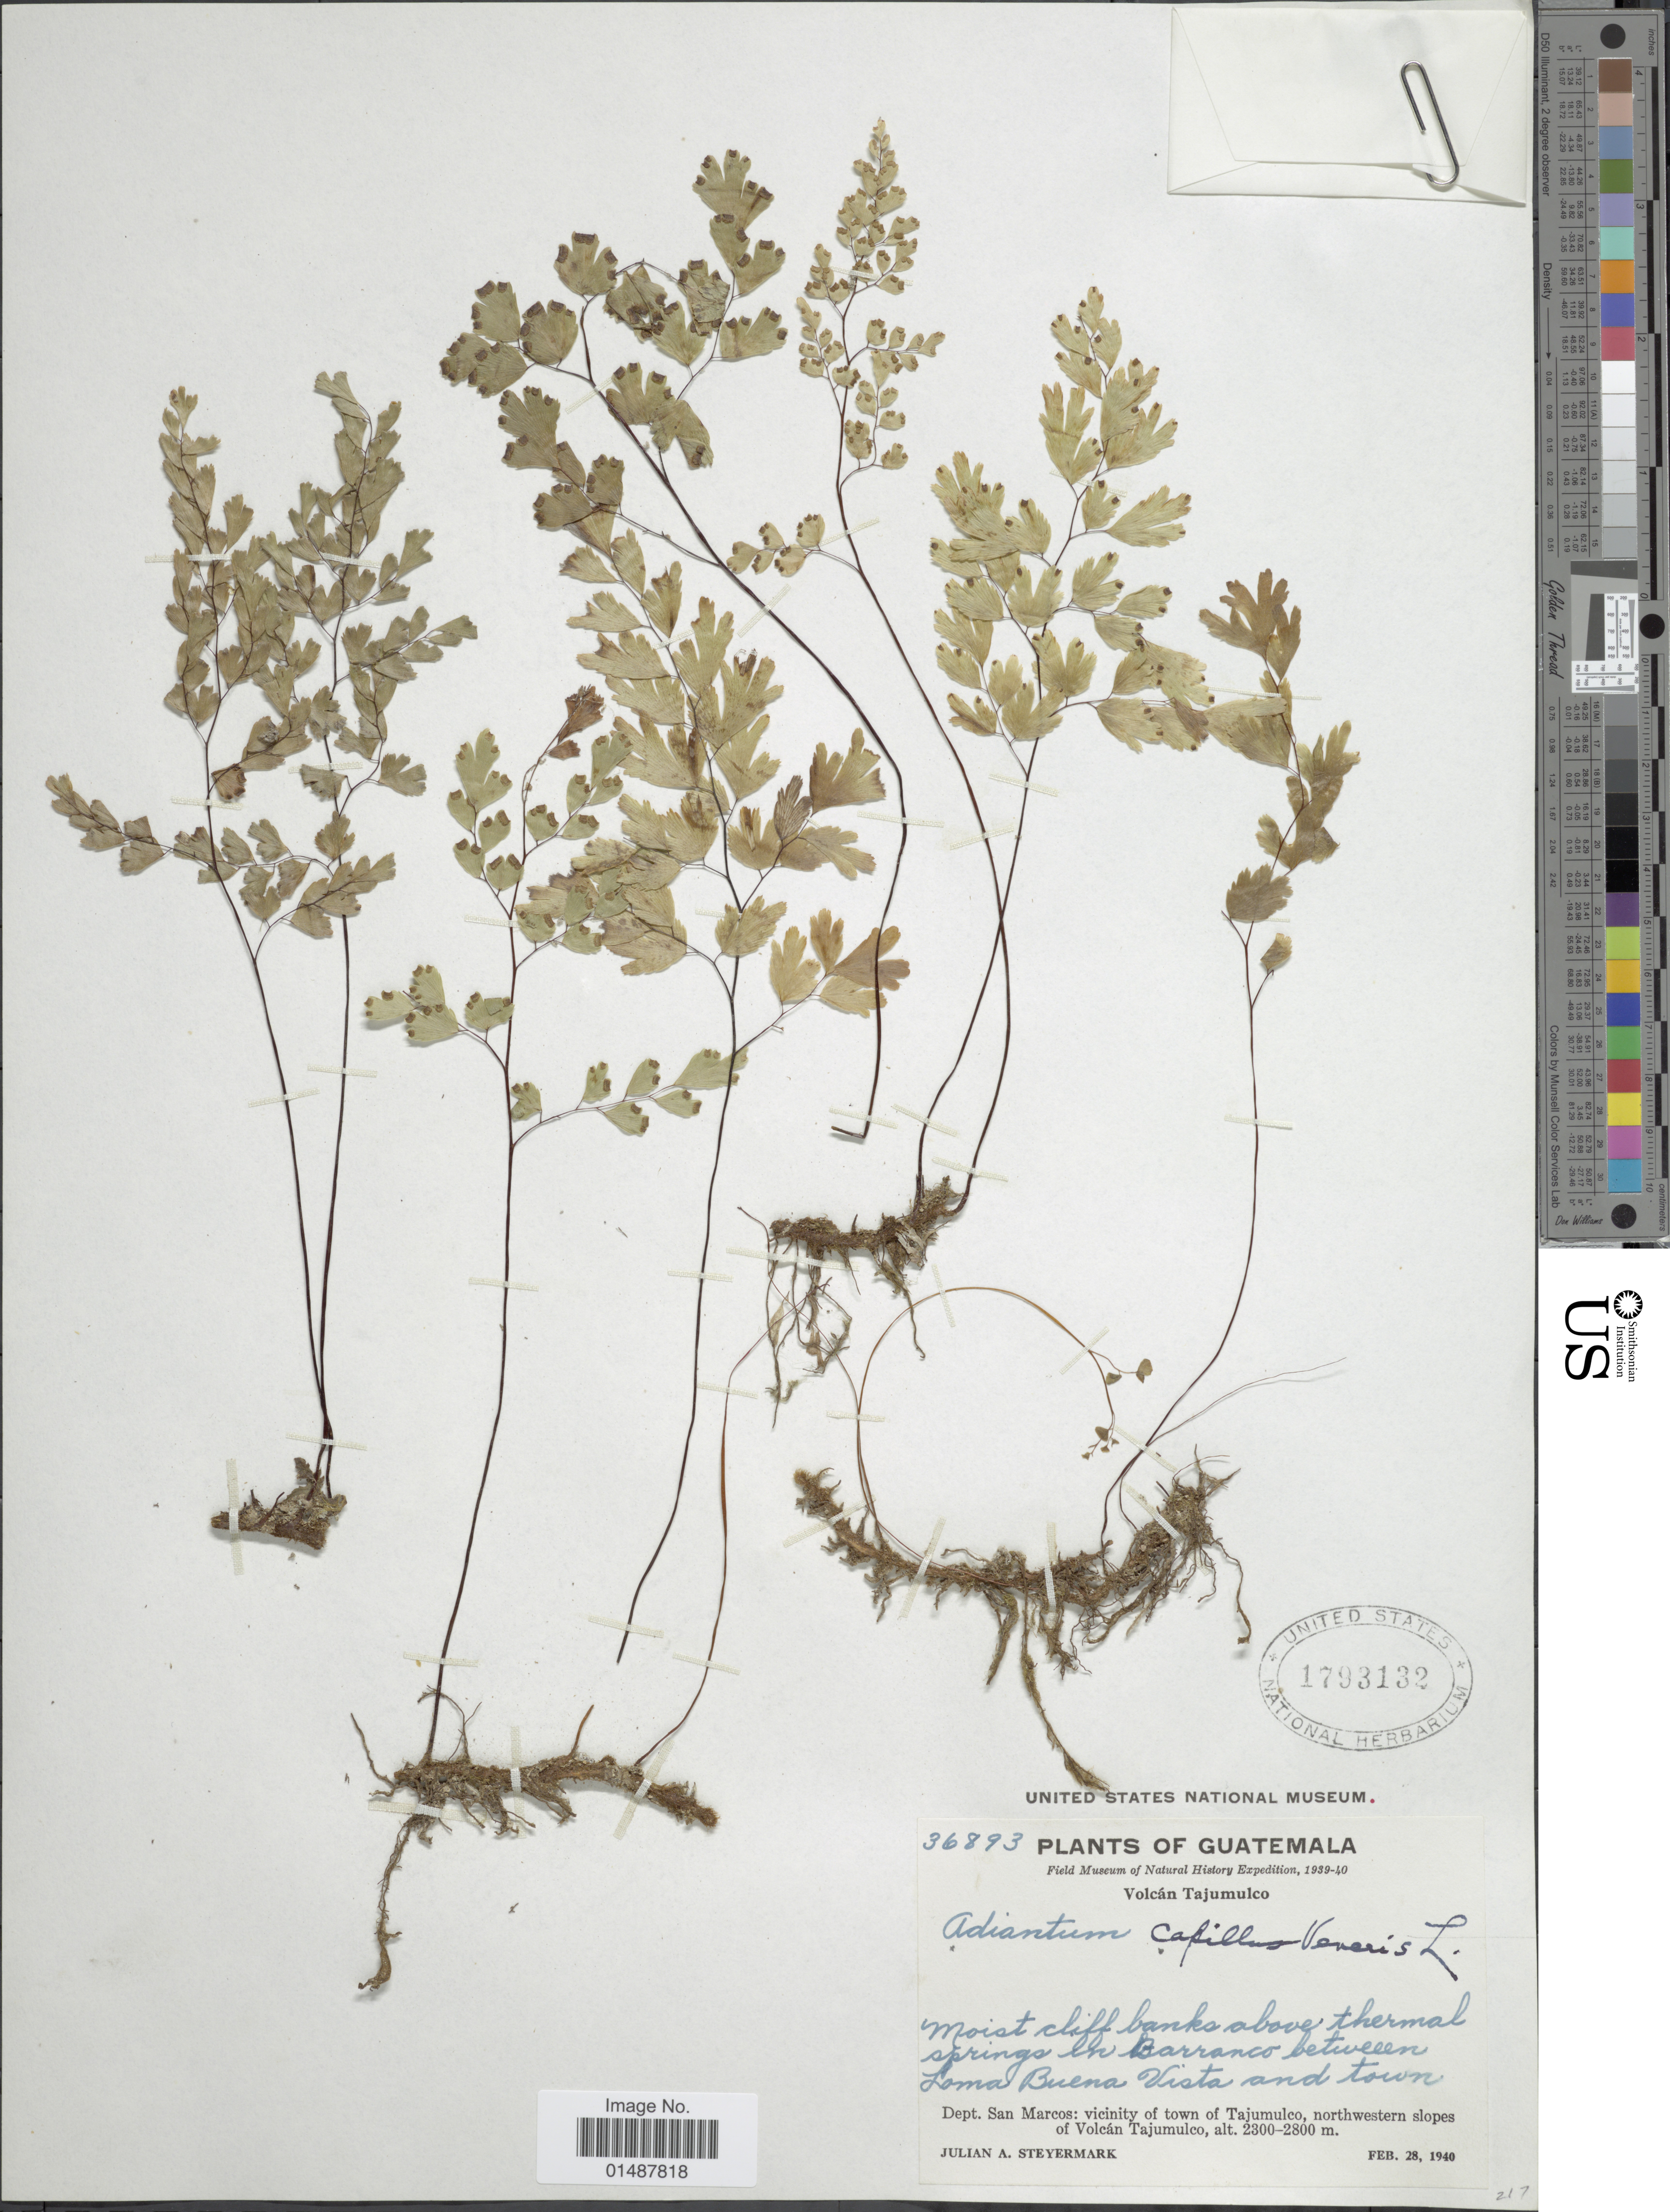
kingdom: Plantae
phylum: Tracheophyta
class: Polypodiopsida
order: Polypodiales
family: Pteridaceae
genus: Adiantum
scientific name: Adiantum capillus-veneris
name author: L.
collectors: J. Steyermark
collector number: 36893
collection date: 1940-02-28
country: Guatemala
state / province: San Marcos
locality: Volcan Tajumulco, Dept. San Marcos: Vicinity of town of Tajumulco, northwestern slopes of Volcan Tajumulco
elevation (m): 2300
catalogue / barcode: US 1793132